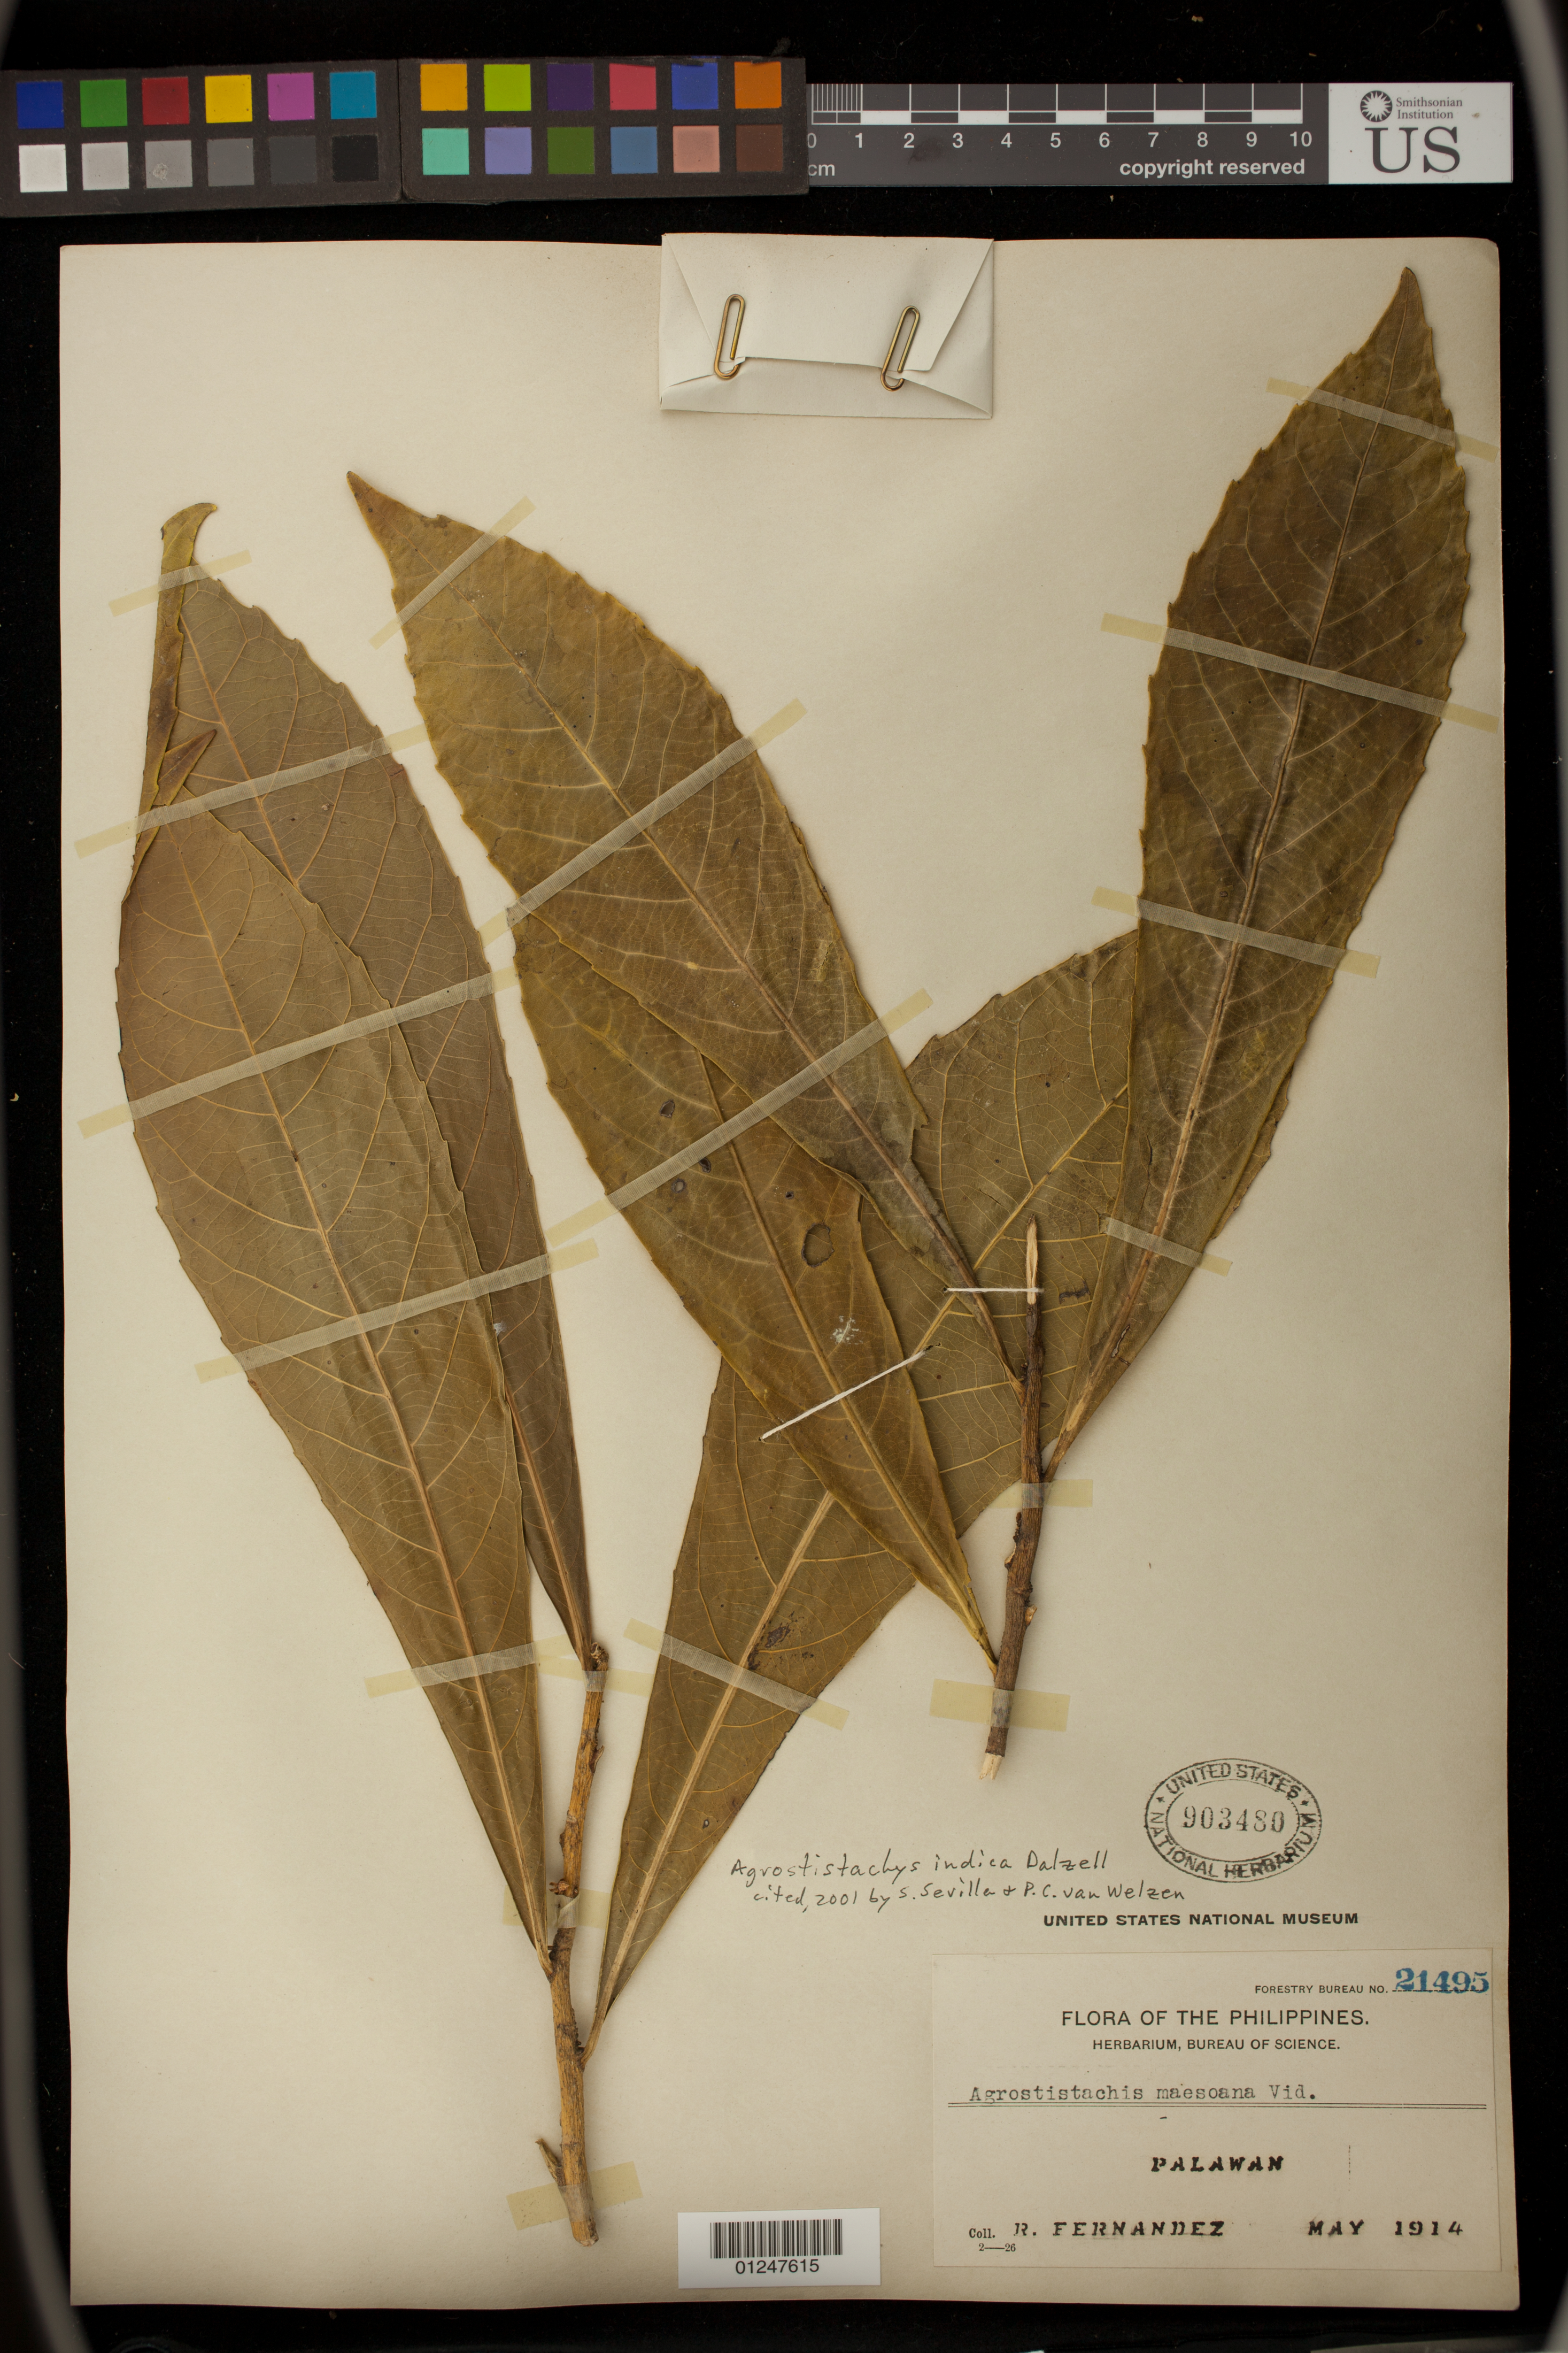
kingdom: Plantae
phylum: Tracheophyta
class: Magnoliopsida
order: Malpighiales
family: Euphorbiaceae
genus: Agrostistachys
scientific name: Agrostistachys indica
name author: Dalzell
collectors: R. Fernandez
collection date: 1914-05-01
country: Philippines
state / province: Mimaropa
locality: Palawan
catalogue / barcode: US 903480